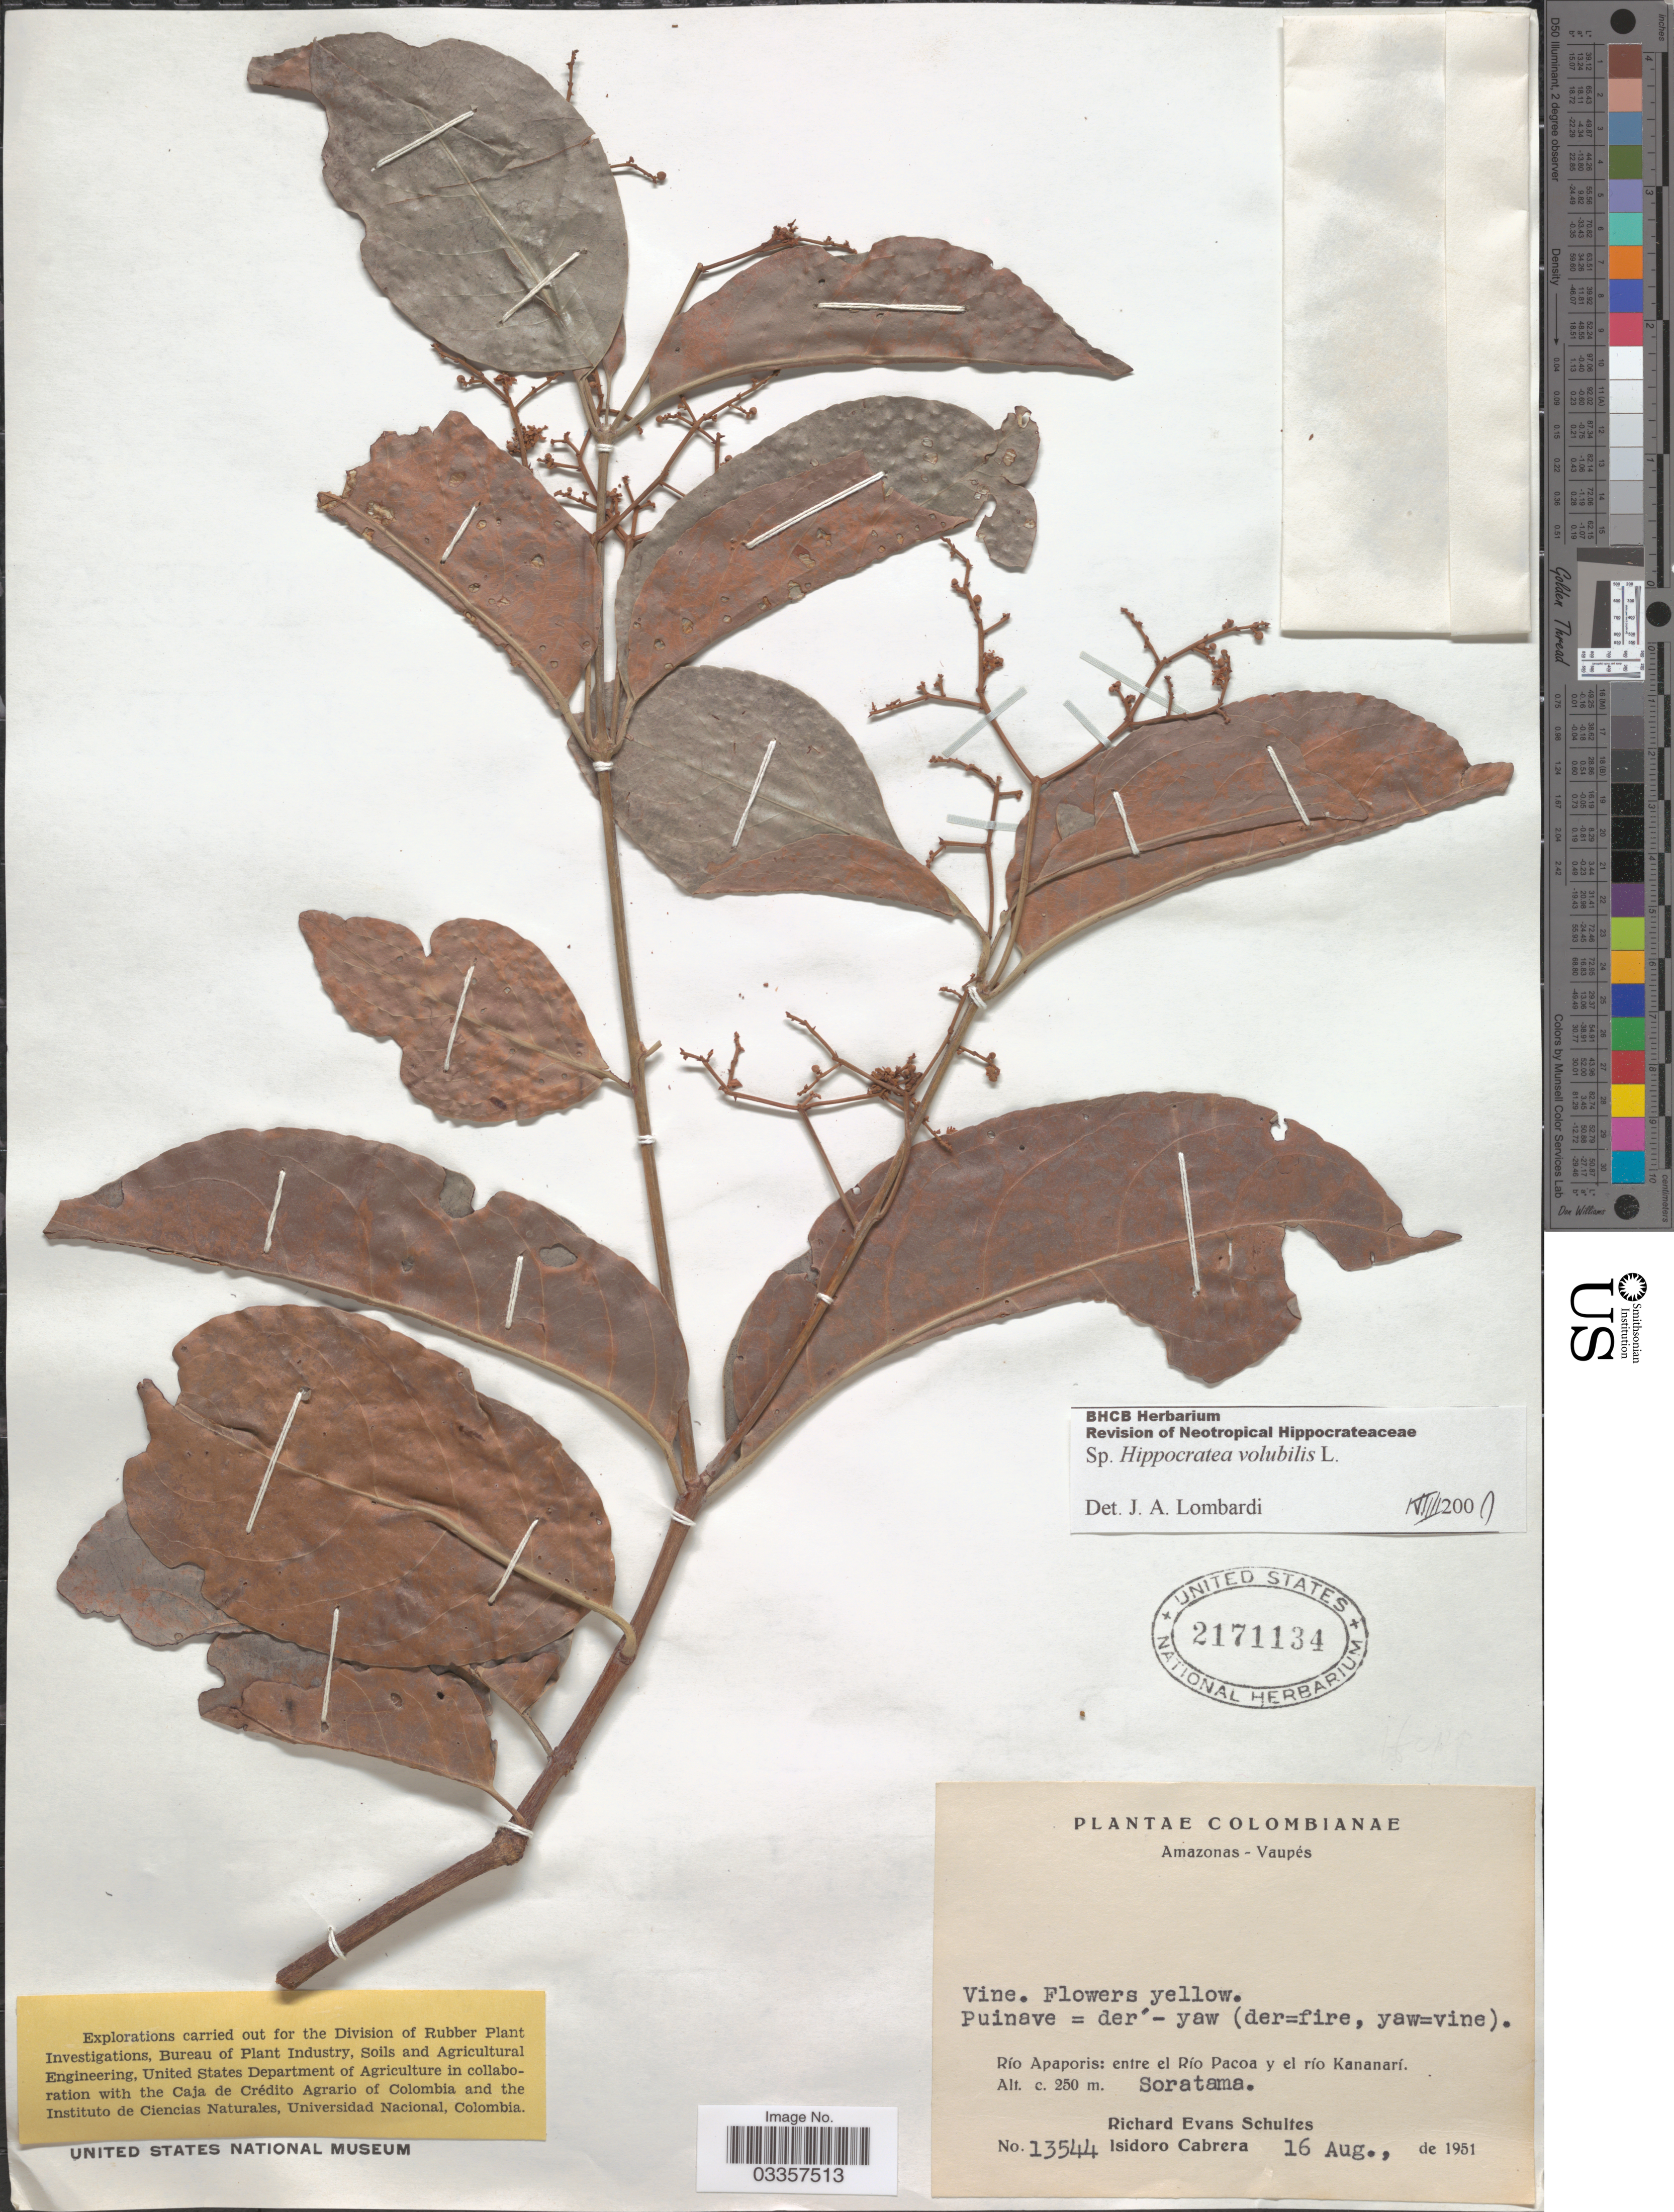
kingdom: Plantae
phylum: Tracheophyta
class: Magnoliopsida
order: Celastrales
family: Celastraceae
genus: Hippocratea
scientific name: Hippocratea volubilis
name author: L.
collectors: R. E. Schultes & I. Cabrera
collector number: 13544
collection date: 1951-08-16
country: Colombia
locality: Amazonas-Vaupés. Río Apaporis: entre el río Pacoa y el río Kananarí. Soratama.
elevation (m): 250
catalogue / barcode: US 2171134